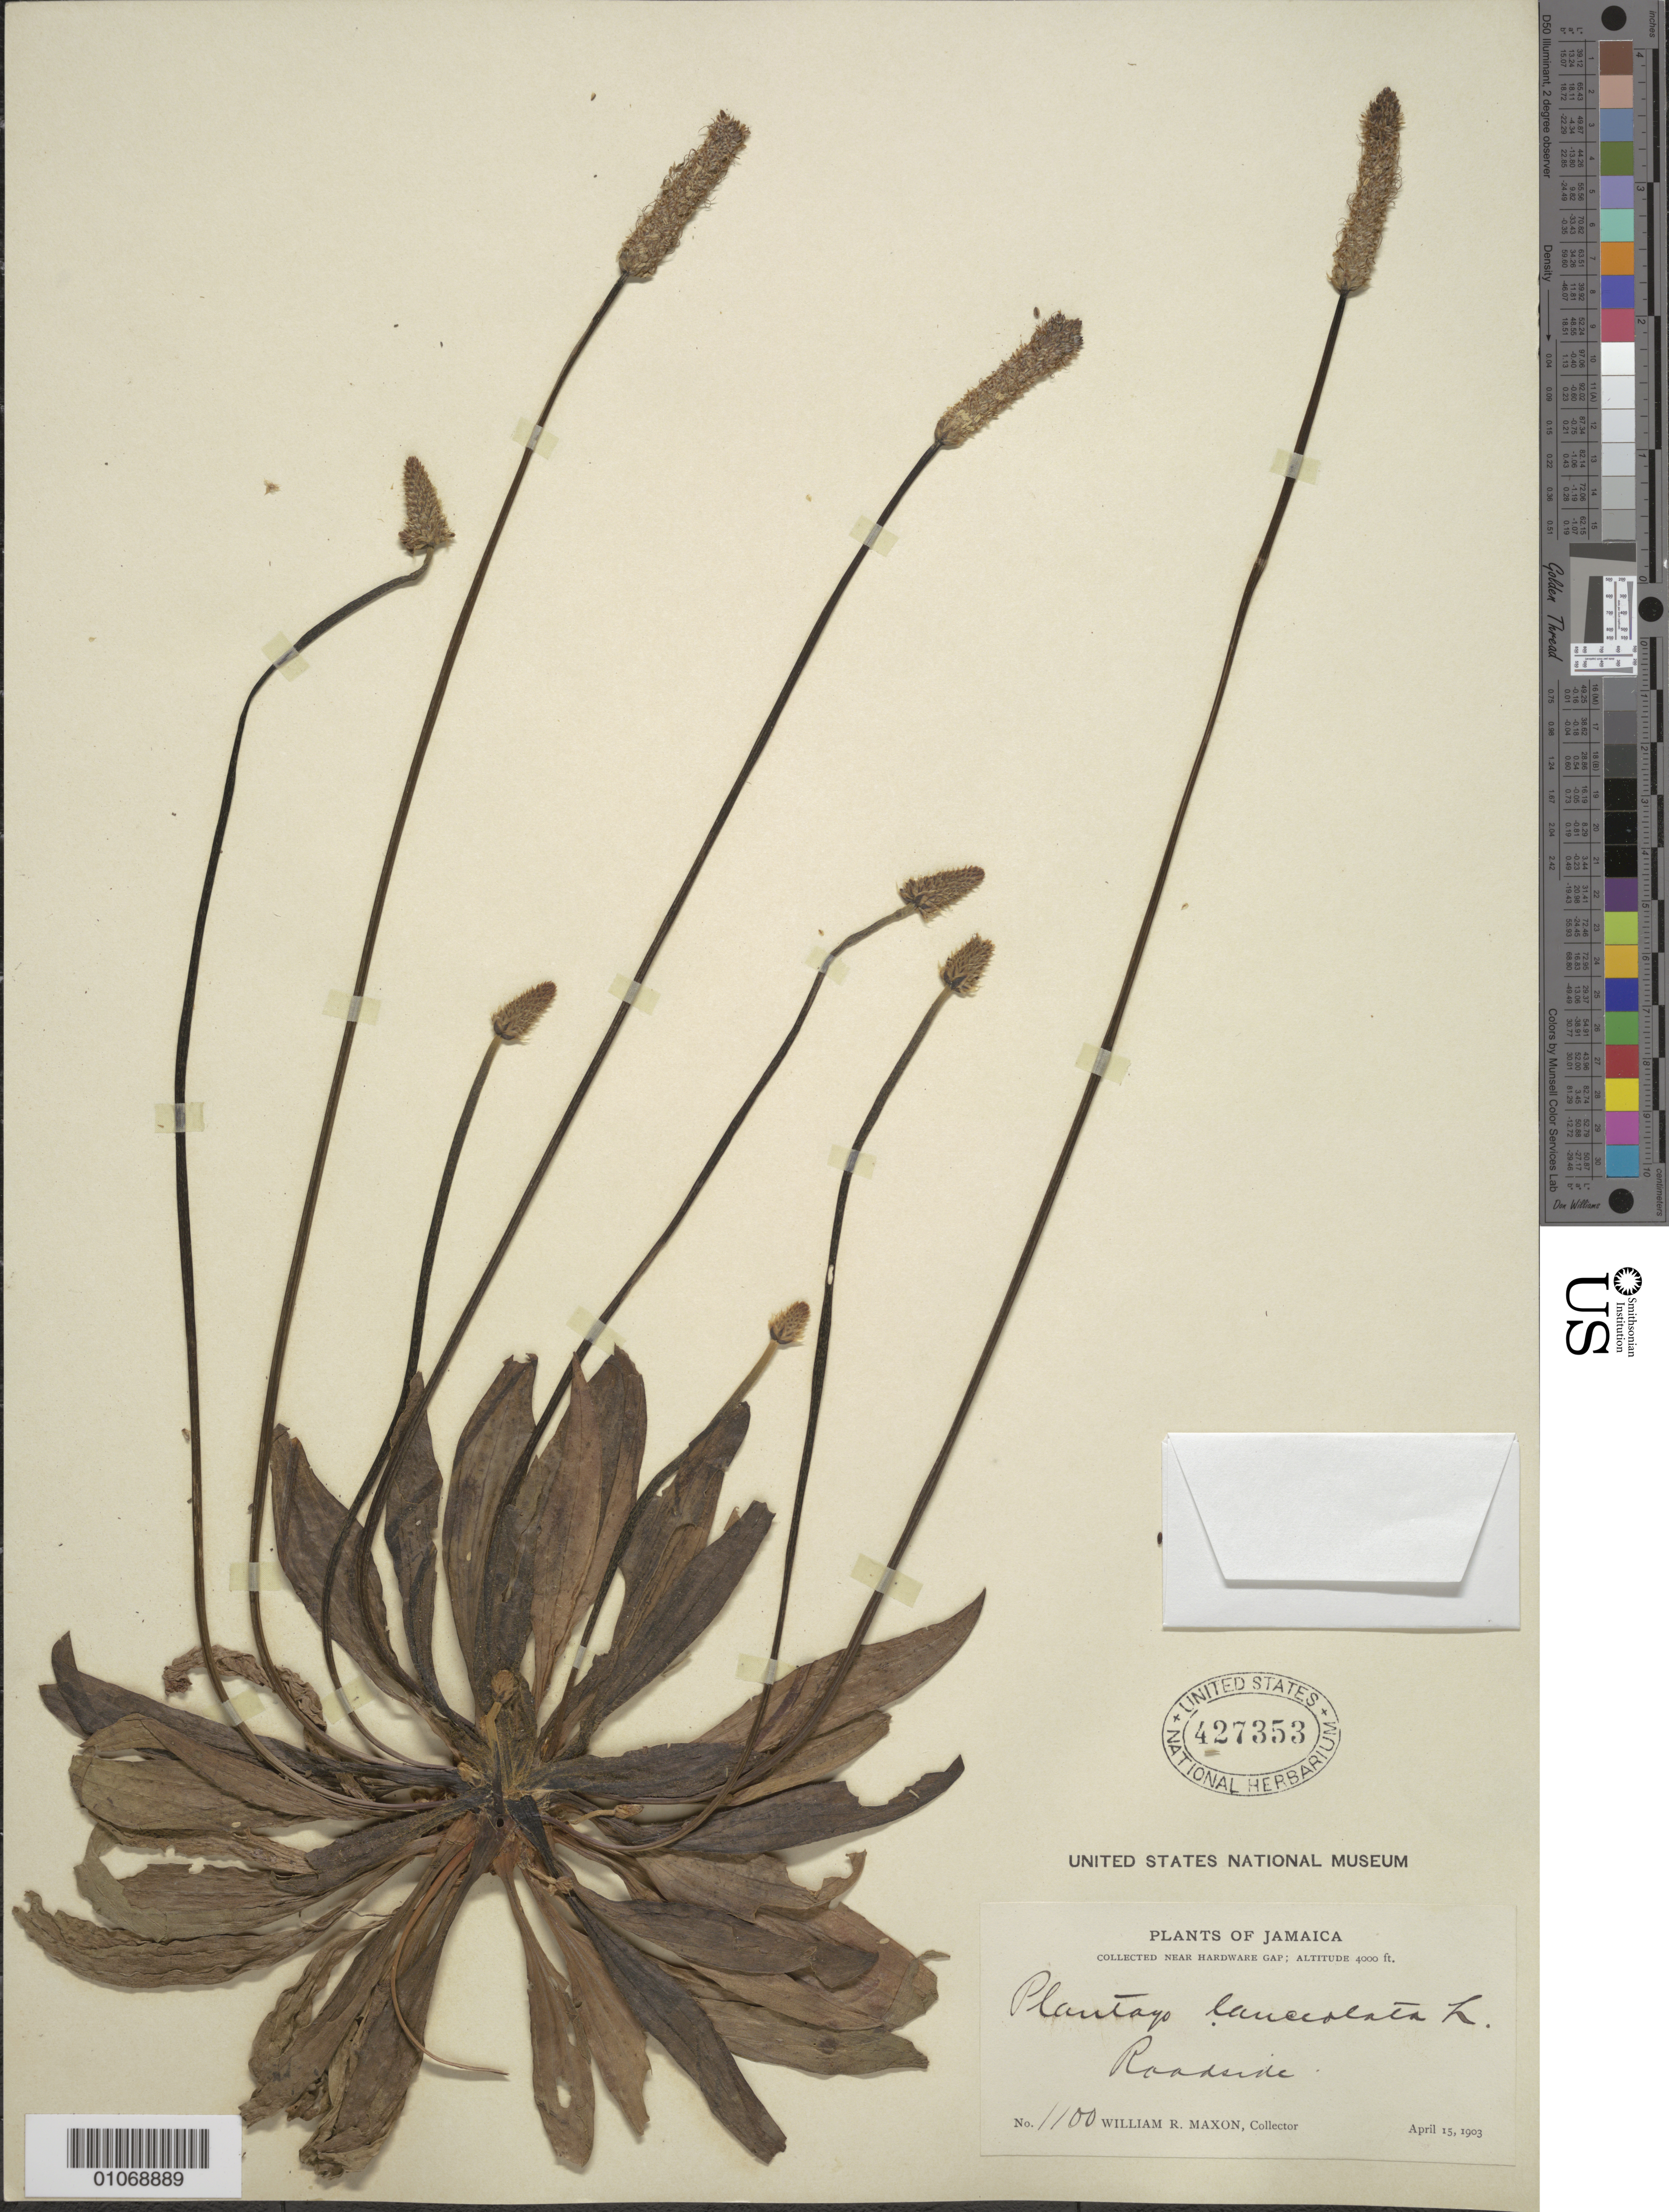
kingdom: Plantae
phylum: Tracheophyta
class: Magnoliopsida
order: Lamiales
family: Plantaginaceae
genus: Plantago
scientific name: Plantago lanceolata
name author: L.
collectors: W. R. Maxon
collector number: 1100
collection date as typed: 15 Apr 1903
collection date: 1903-04-15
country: Jamaica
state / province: Saint Andrew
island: Jamaica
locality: Roadside near Hardware Gap.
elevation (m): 1219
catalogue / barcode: US 427353